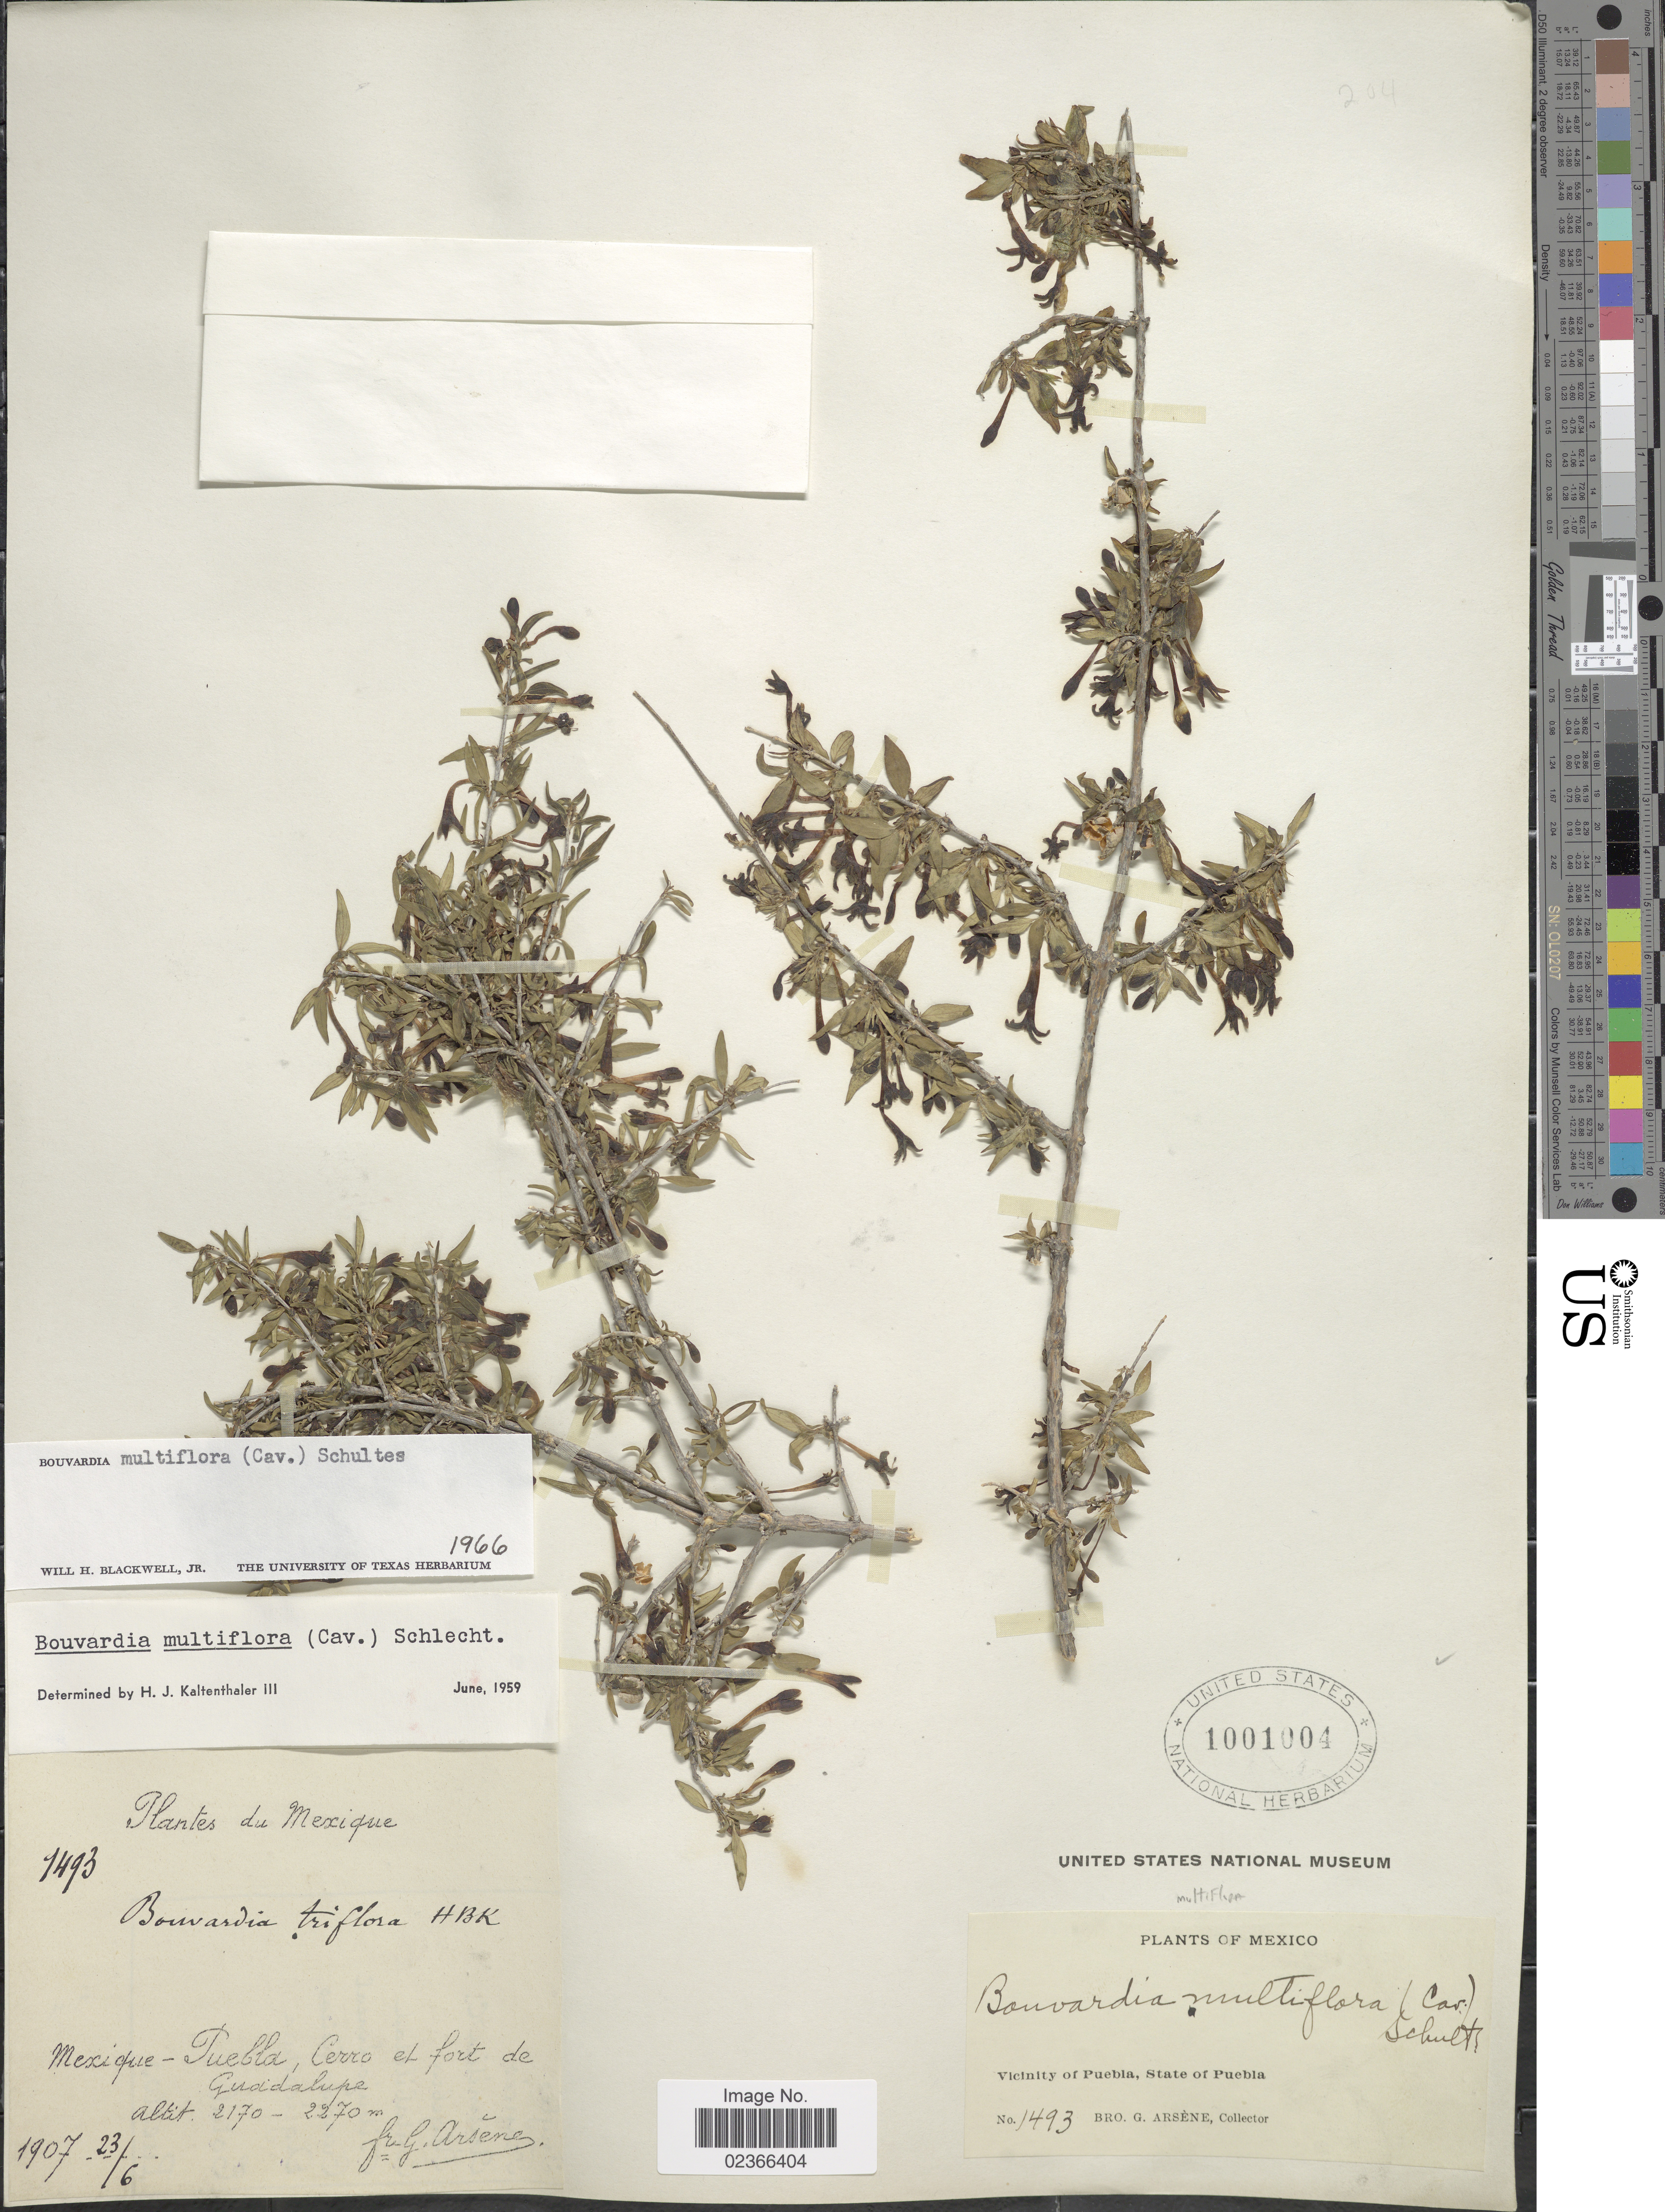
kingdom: Plantae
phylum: Tracheophyta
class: Magnoliopsida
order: Gentianales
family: Rubiaceae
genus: Bouvardia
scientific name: Bouvardia multiflora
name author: (Cav.) Schult.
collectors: Bro. G. Arsène & Bro. G. Arsène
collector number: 1493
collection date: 1907-06-23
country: Mexico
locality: Puebla, Cerro et fort de Guadalupe, Vicinity of Puebla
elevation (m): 2170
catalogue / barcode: US 1001004